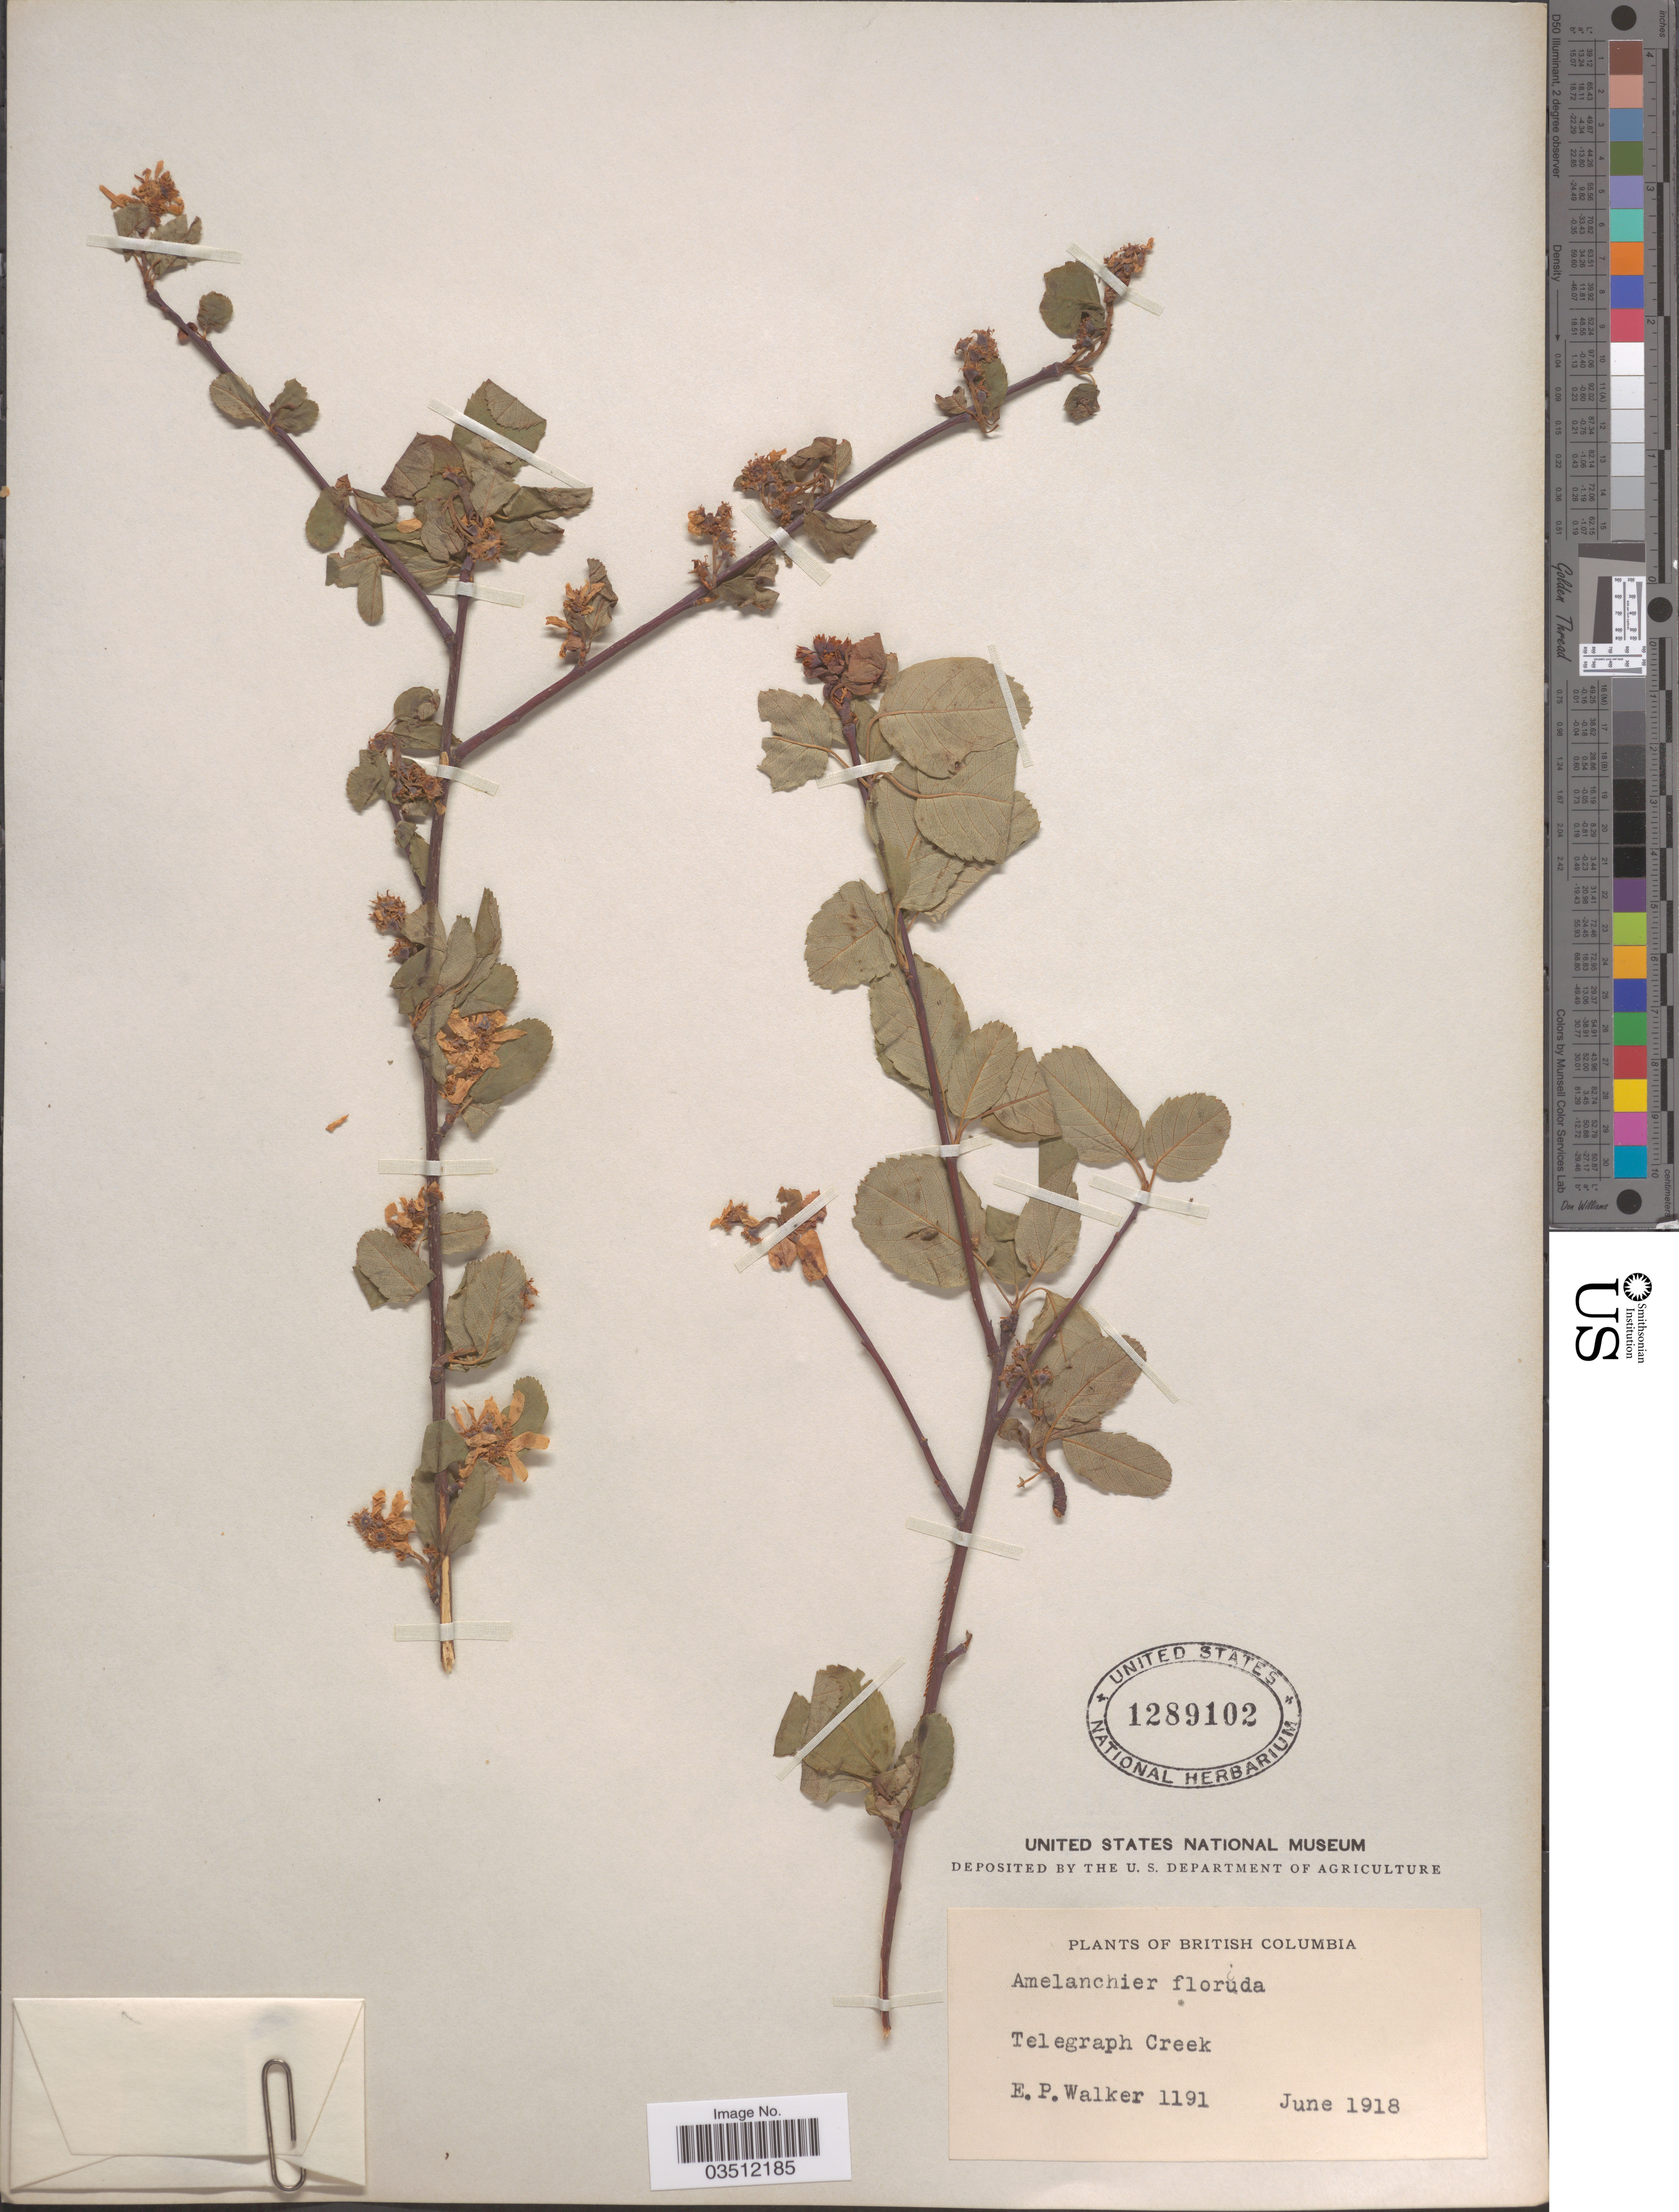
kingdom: Plantae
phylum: Tracheophyta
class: Magnoliopsida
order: Rosales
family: Rosaceae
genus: Amelanchier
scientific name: Amelanchier florida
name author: Lindl.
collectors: E. Walker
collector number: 1191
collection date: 1918-06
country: Canada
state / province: British Columbia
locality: Telegraph Creek.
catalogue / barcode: US 1289102